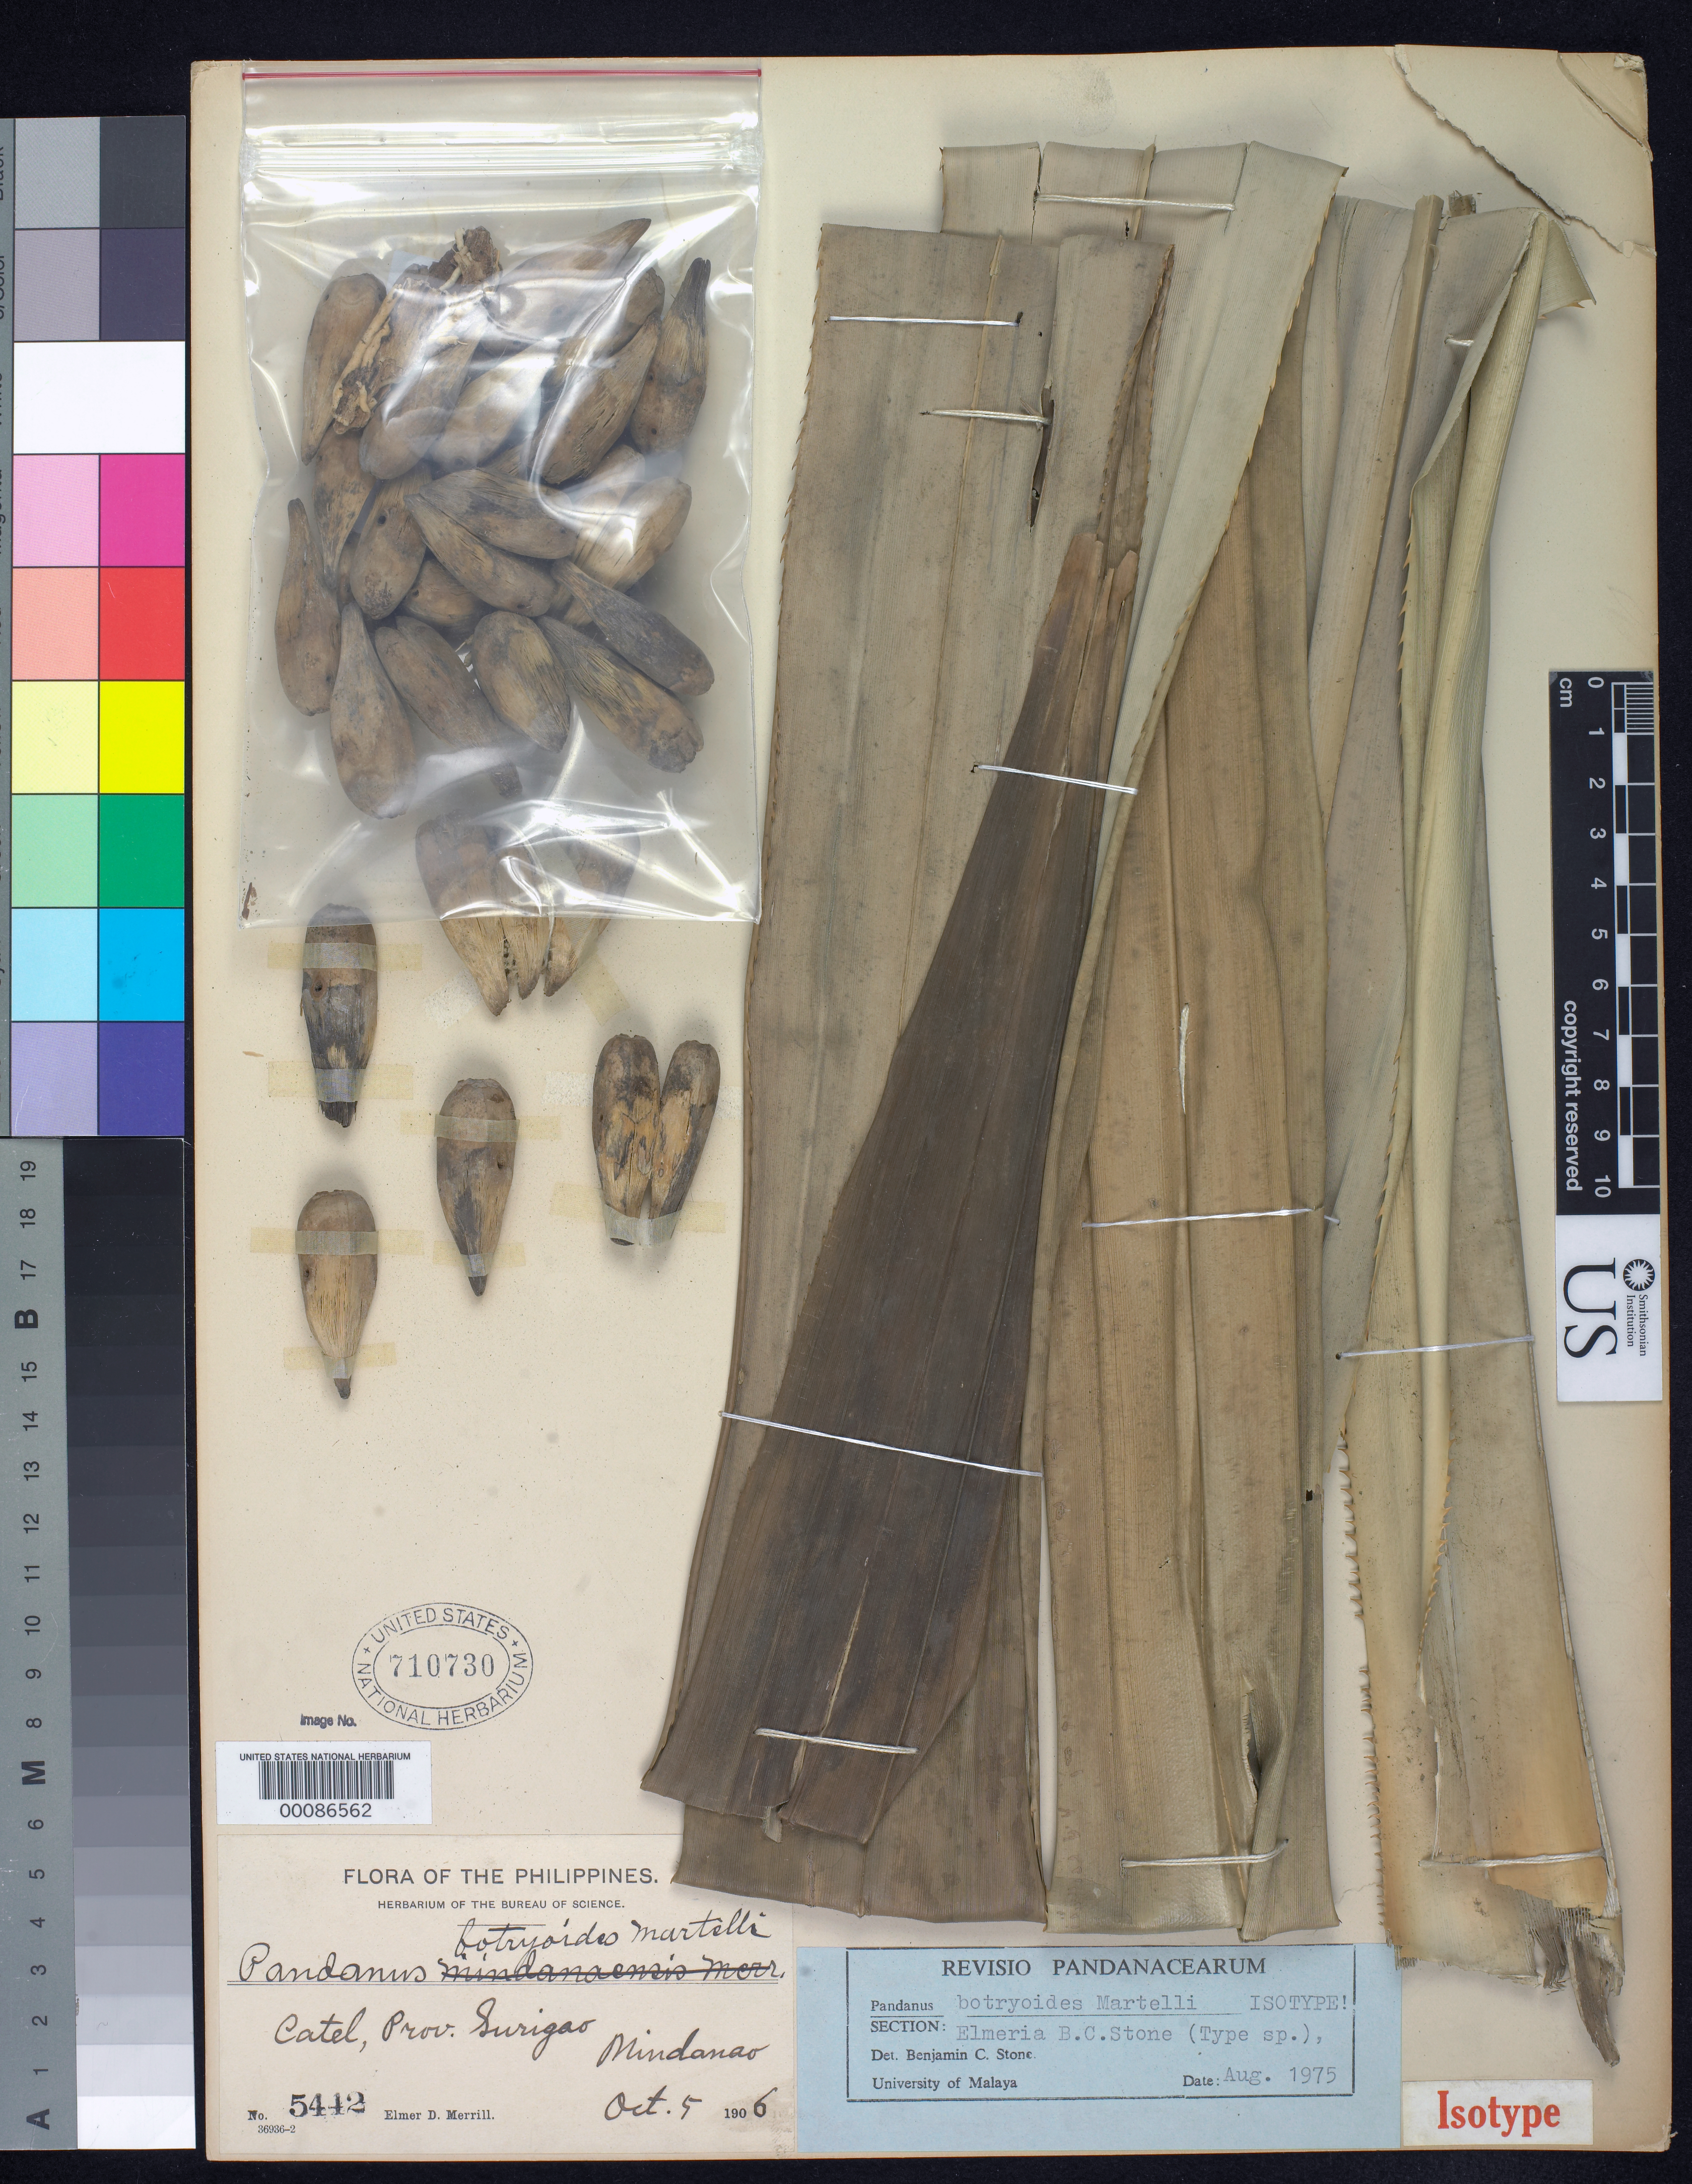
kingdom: Plantae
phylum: Tracheophyta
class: Liliopsida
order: Pandanales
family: Pandanaceae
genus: Pandanus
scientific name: Pandanus botryoides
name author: Martelli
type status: Isotype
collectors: E. D. Merrill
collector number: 5442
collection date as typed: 05 Oct 1906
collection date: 1906-10-05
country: Philippines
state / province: Caraga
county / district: Surigao del Norte / Surigao del Sur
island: Mindanao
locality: Catel.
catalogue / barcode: US 710730